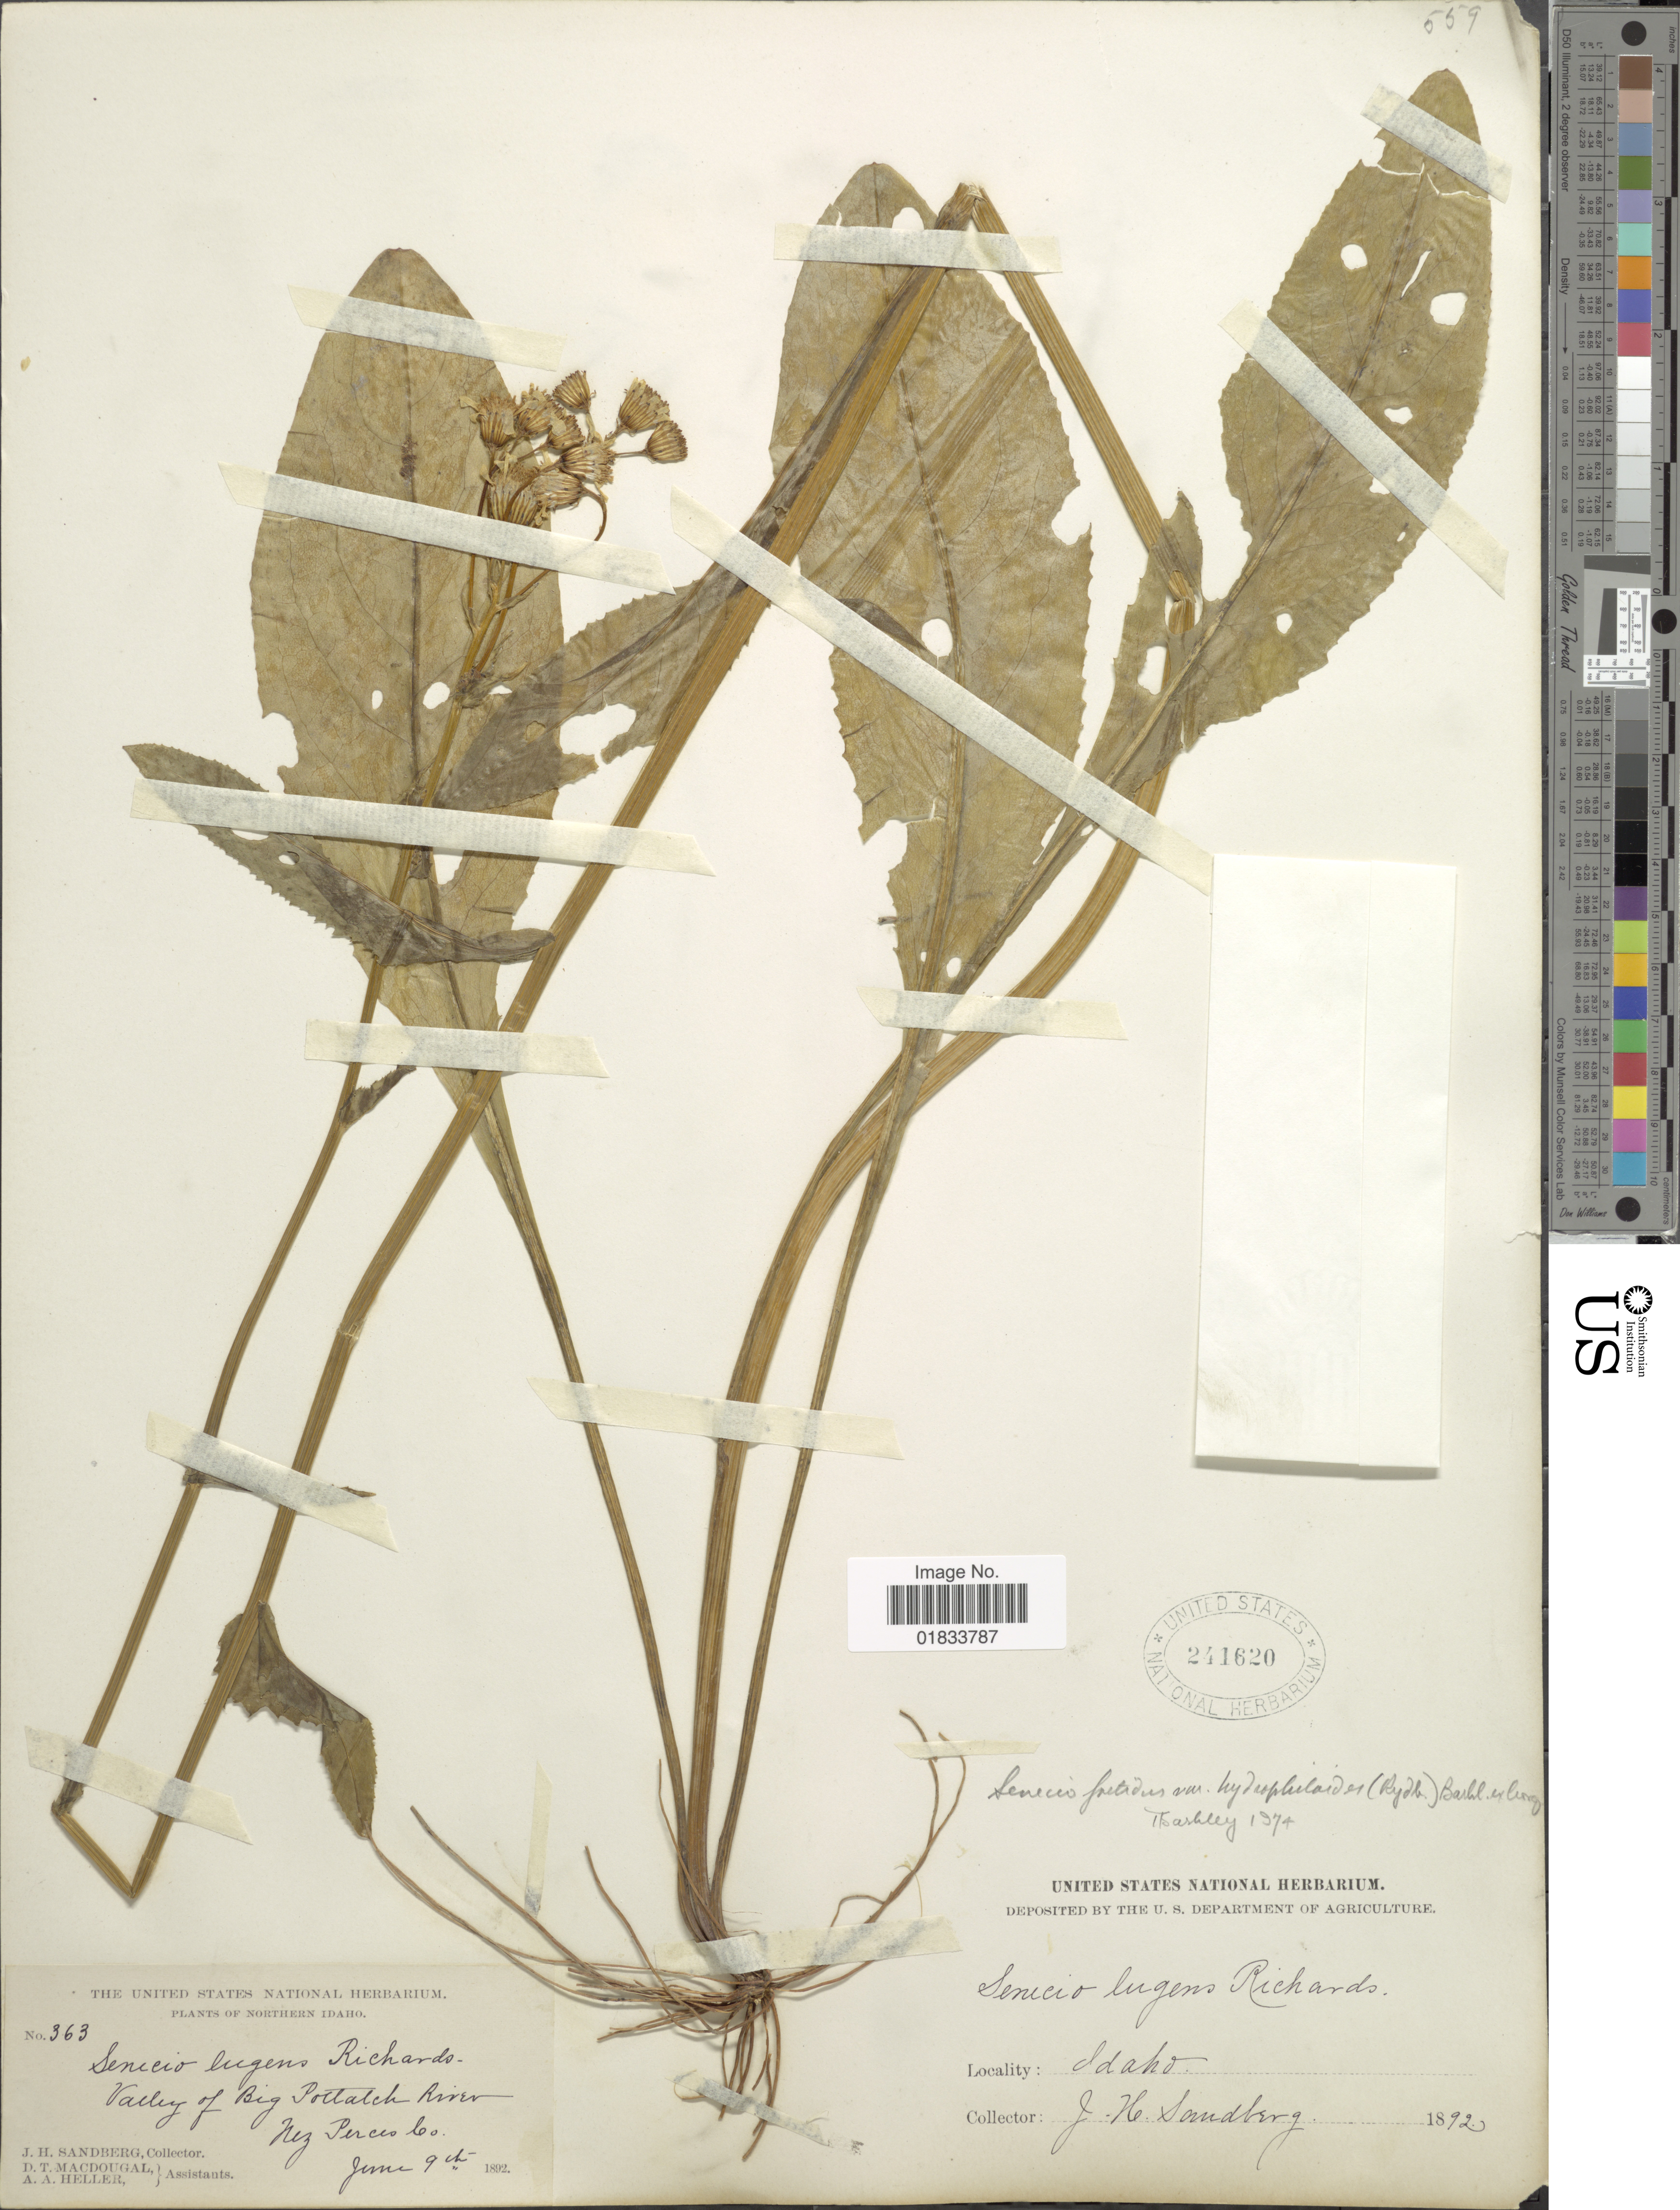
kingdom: Plantae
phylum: Tracheophyta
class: Magnoliopsida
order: Asterales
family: Asteraceae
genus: Senecio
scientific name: Senecio hydrophiloides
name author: Rydb.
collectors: J. H. Sandberg, D. T. MacDougal & A. A. Heller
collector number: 363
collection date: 1892-06-09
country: United States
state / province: Idaho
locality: Northern Idaho, Valley of Big Pottatch River Nez Perces Co.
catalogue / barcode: US 241620